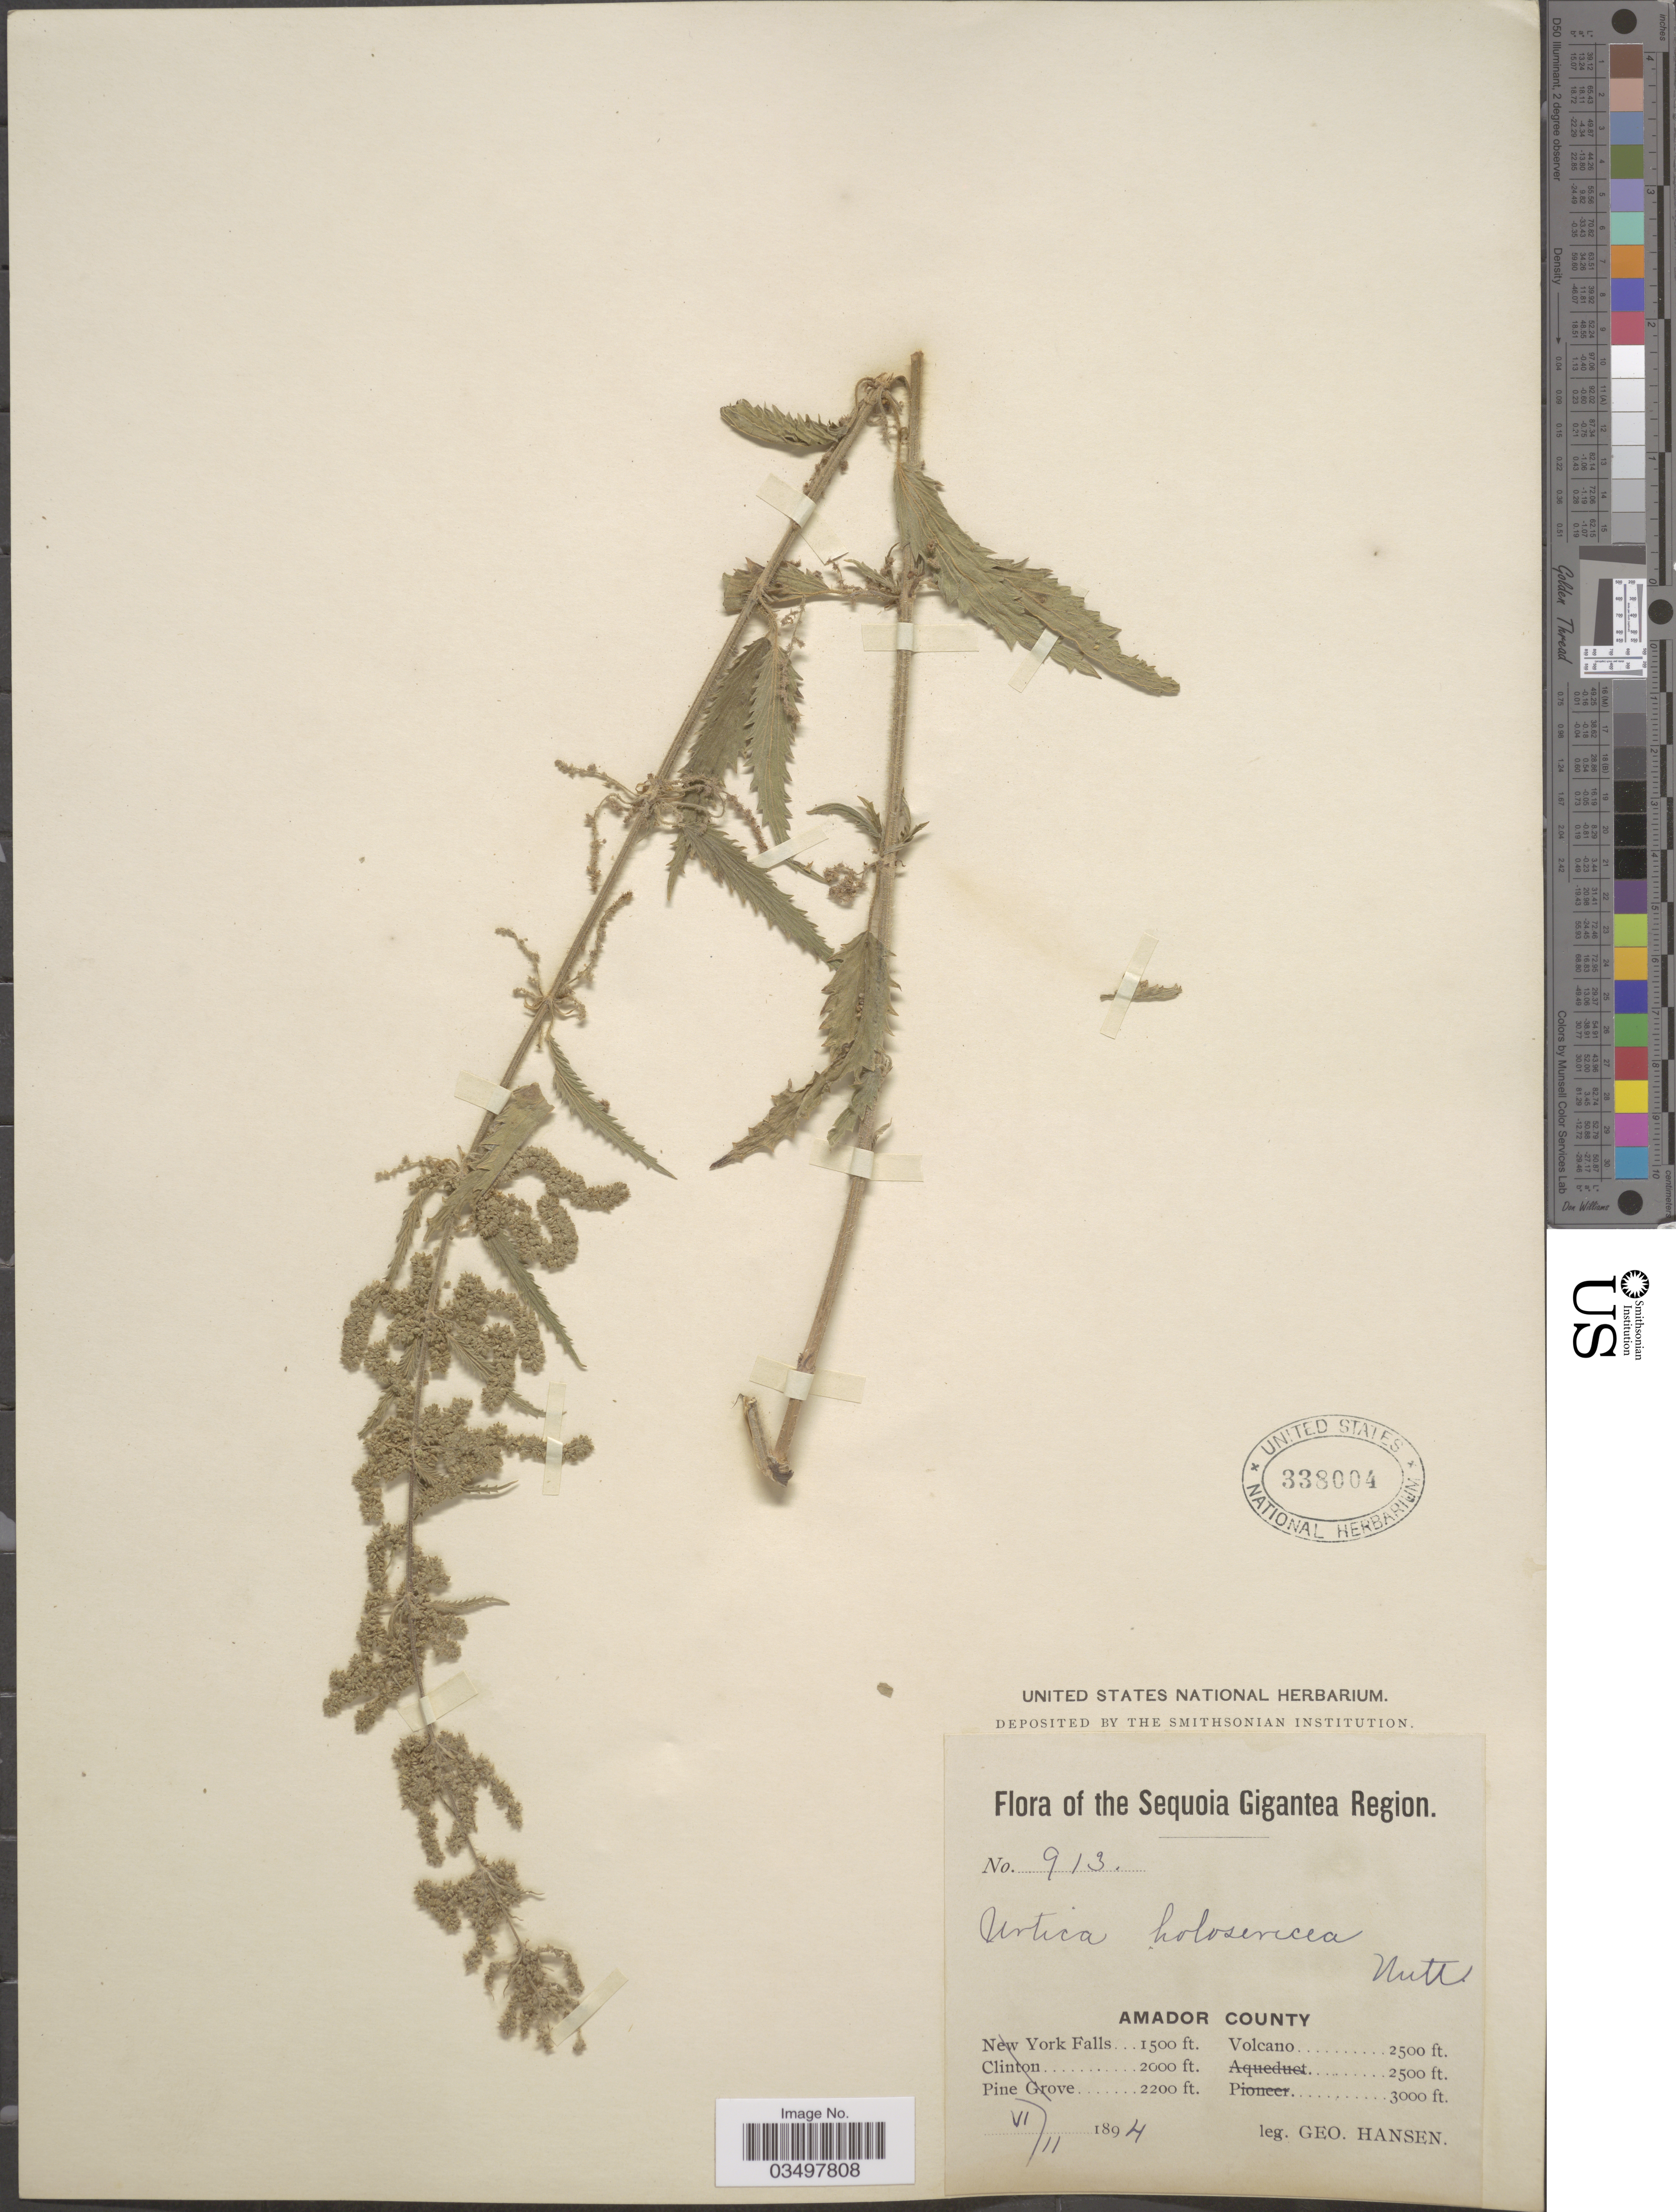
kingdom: Plantae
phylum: Tracheophyta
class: Magnoliopsida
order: Rosales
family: Urticaceae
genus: Urtica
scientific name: Urtica dioica subsp. holosericea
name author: (Nutt.) Thorne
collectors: G. Hansen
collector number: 913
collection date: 1894-06-11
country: United States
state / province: California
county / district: Amador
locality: Sequoia Gigantea Region. Amador County Volcano.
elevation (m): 762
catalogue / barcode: US 338004